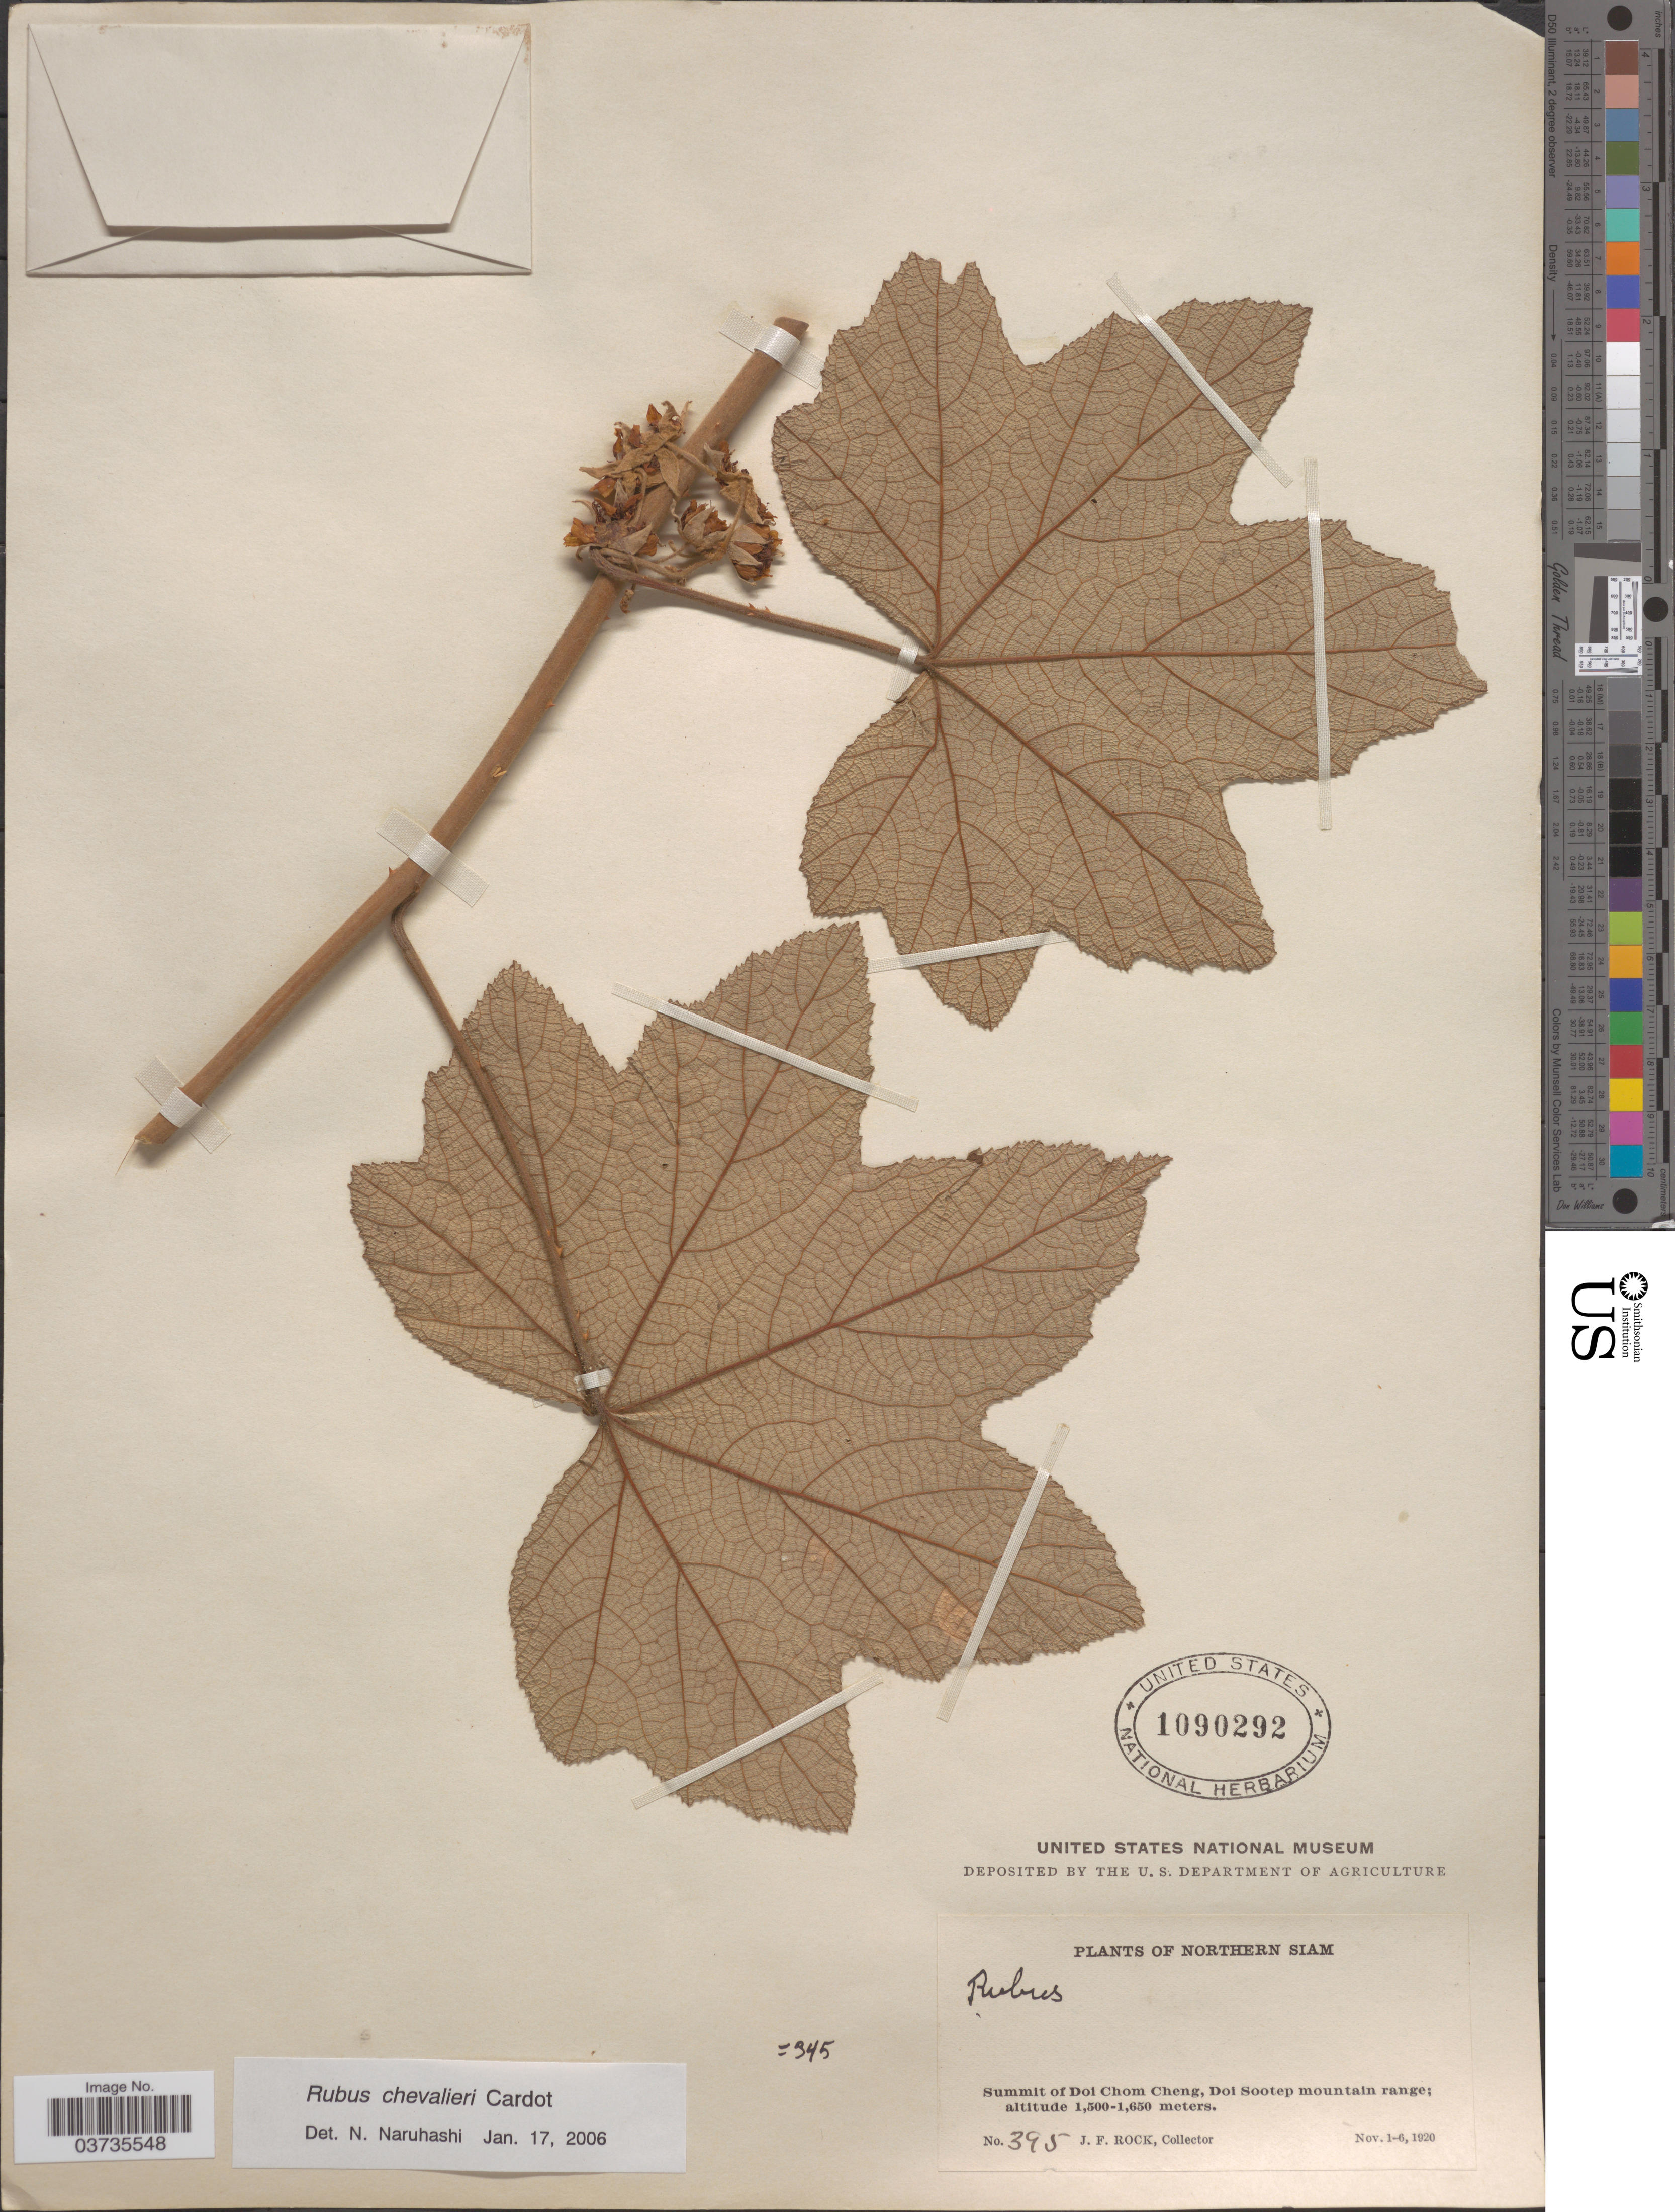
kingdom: Plantae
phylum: Tracheophyta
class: Magnoliopsida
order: Rosales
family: Rosaceae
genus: Rubus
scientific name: Rubus chevalieri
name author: Cardot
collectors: J. Rock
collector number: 395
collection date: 1920-11-01/1920-11-06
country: Thailand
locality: Northern Siam. Summit of Doi Chom Cheng, Doi Sootep mountain range.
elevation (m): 1500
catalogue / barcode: US 1090292